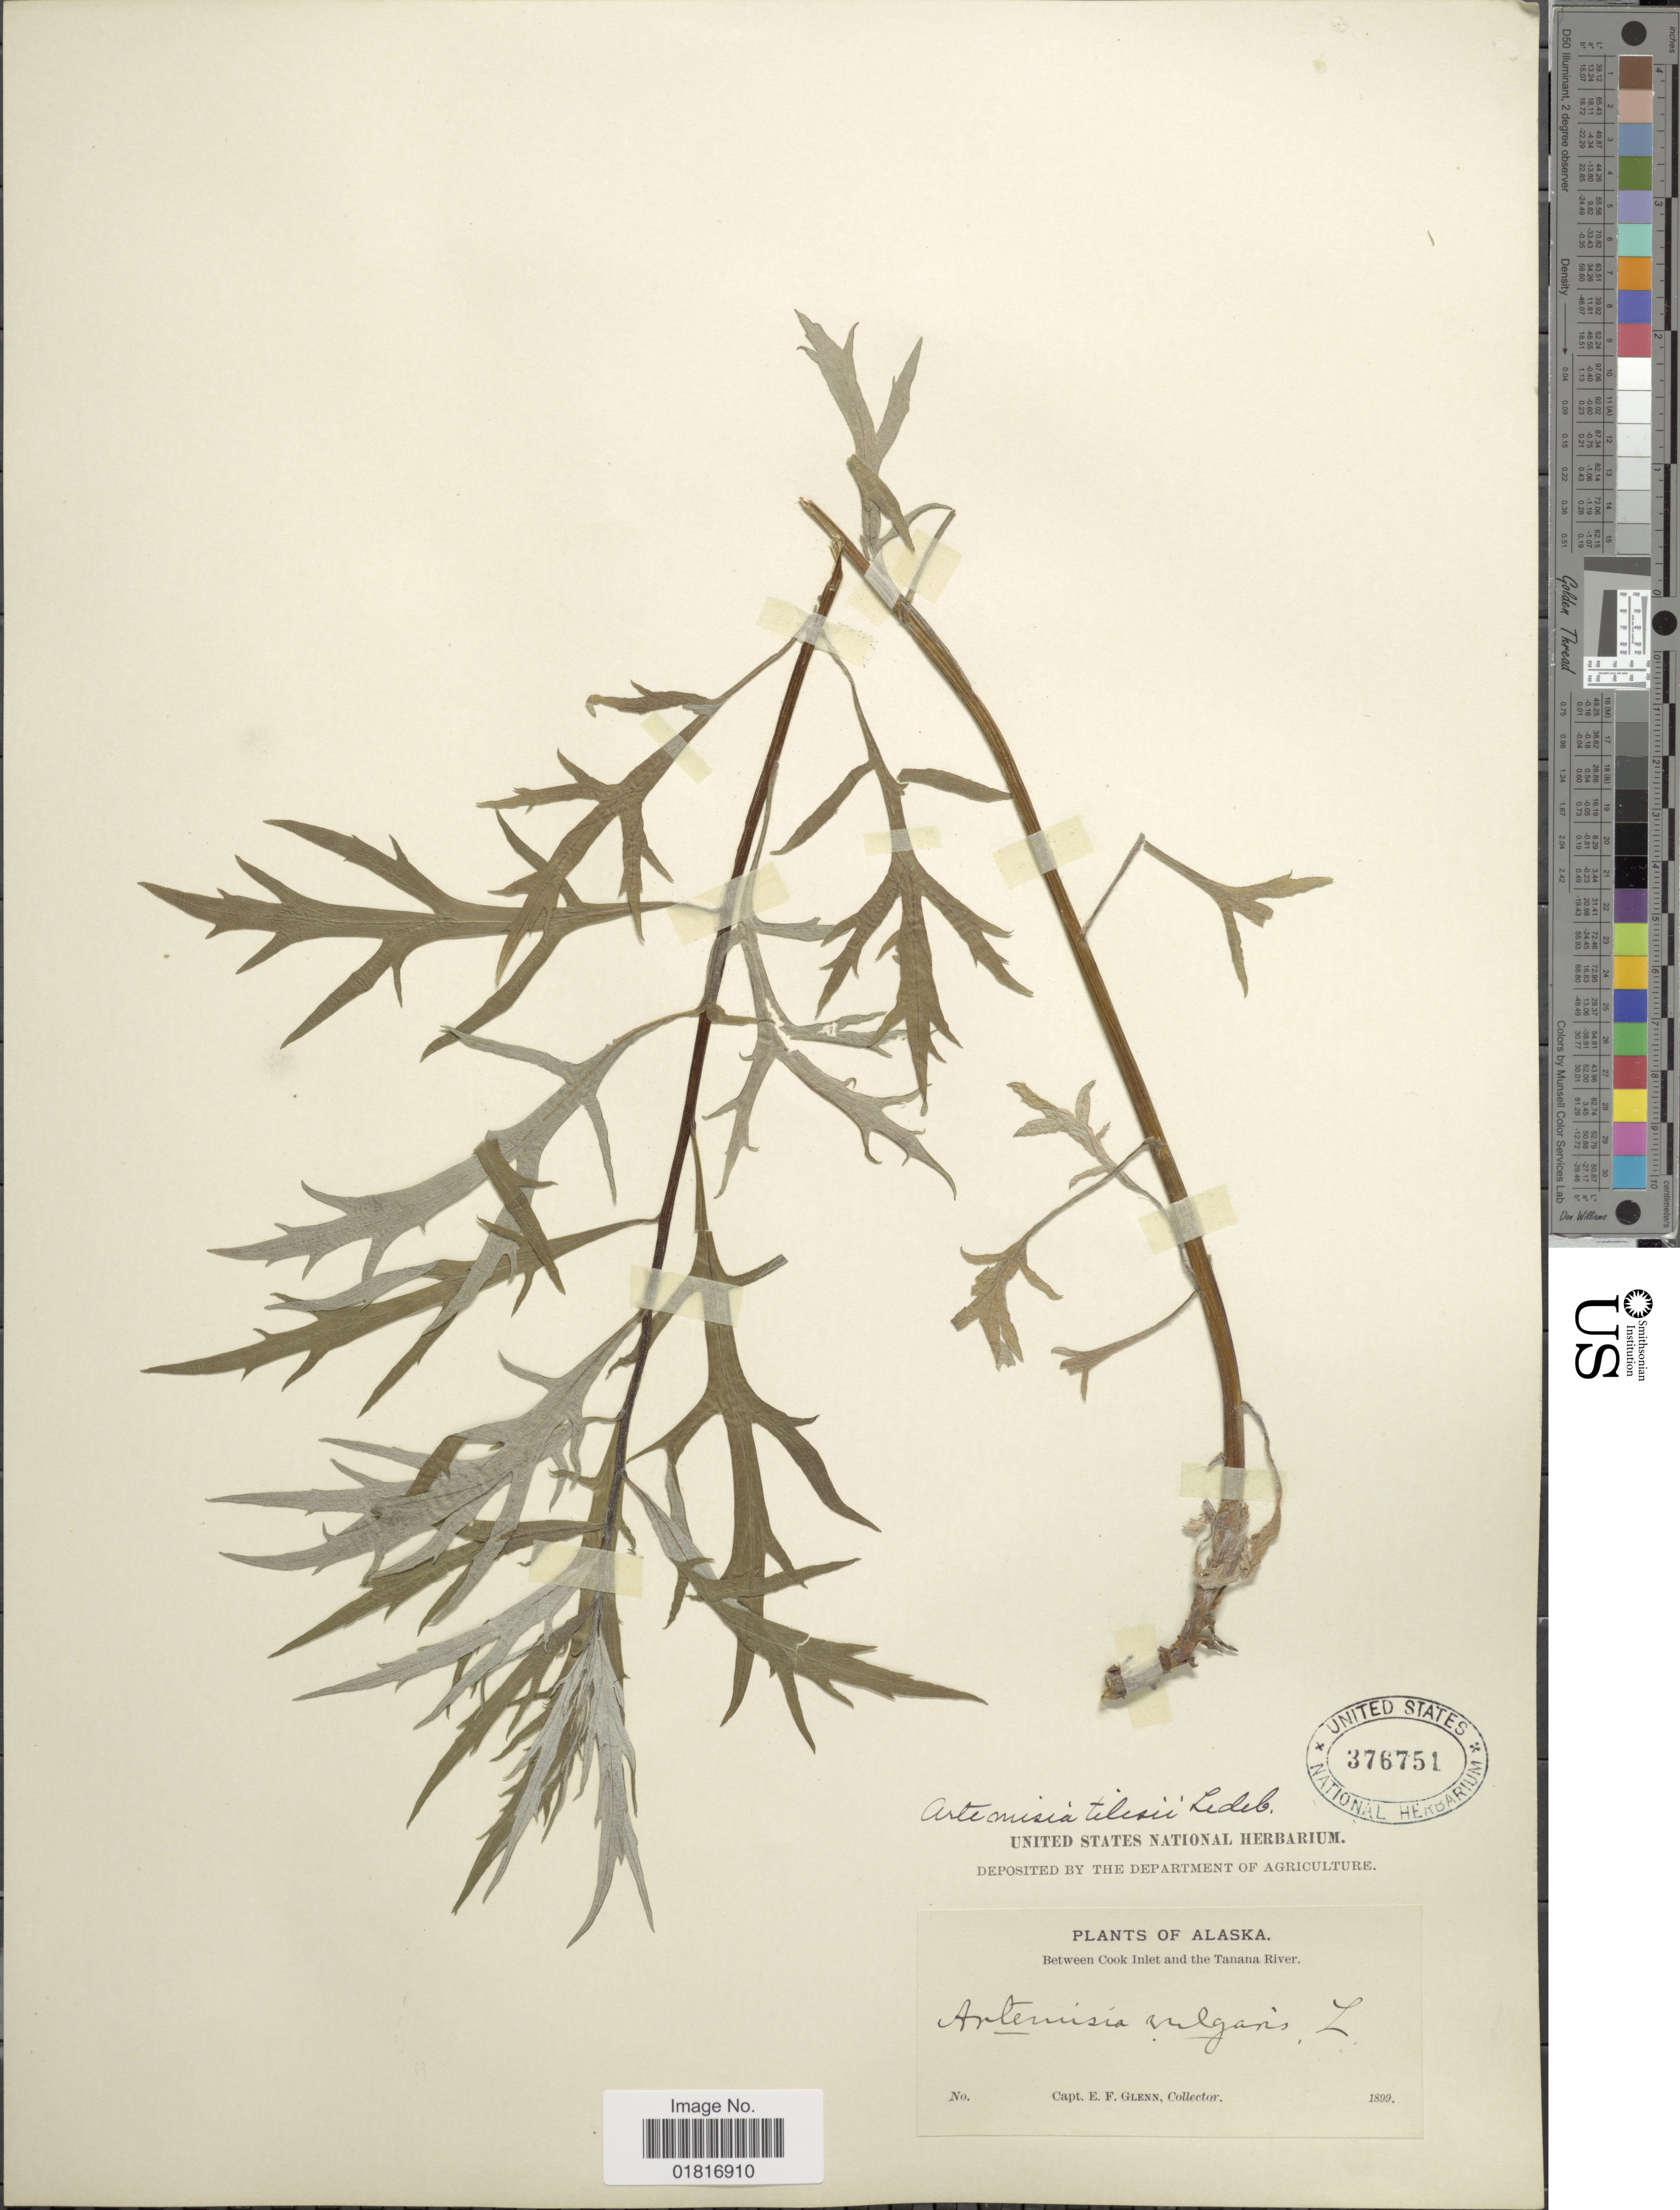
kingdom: Plantae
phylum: Tracheophyta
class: Magnoliopsida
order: Asterales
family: Asteraceae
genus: Artemisia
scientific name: Artemisia tilesii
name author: Ledeb.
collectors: E. Glenn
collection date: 1899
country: United States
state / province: Alaska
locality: Between Cook and the Tanana River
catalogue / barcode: US 376751